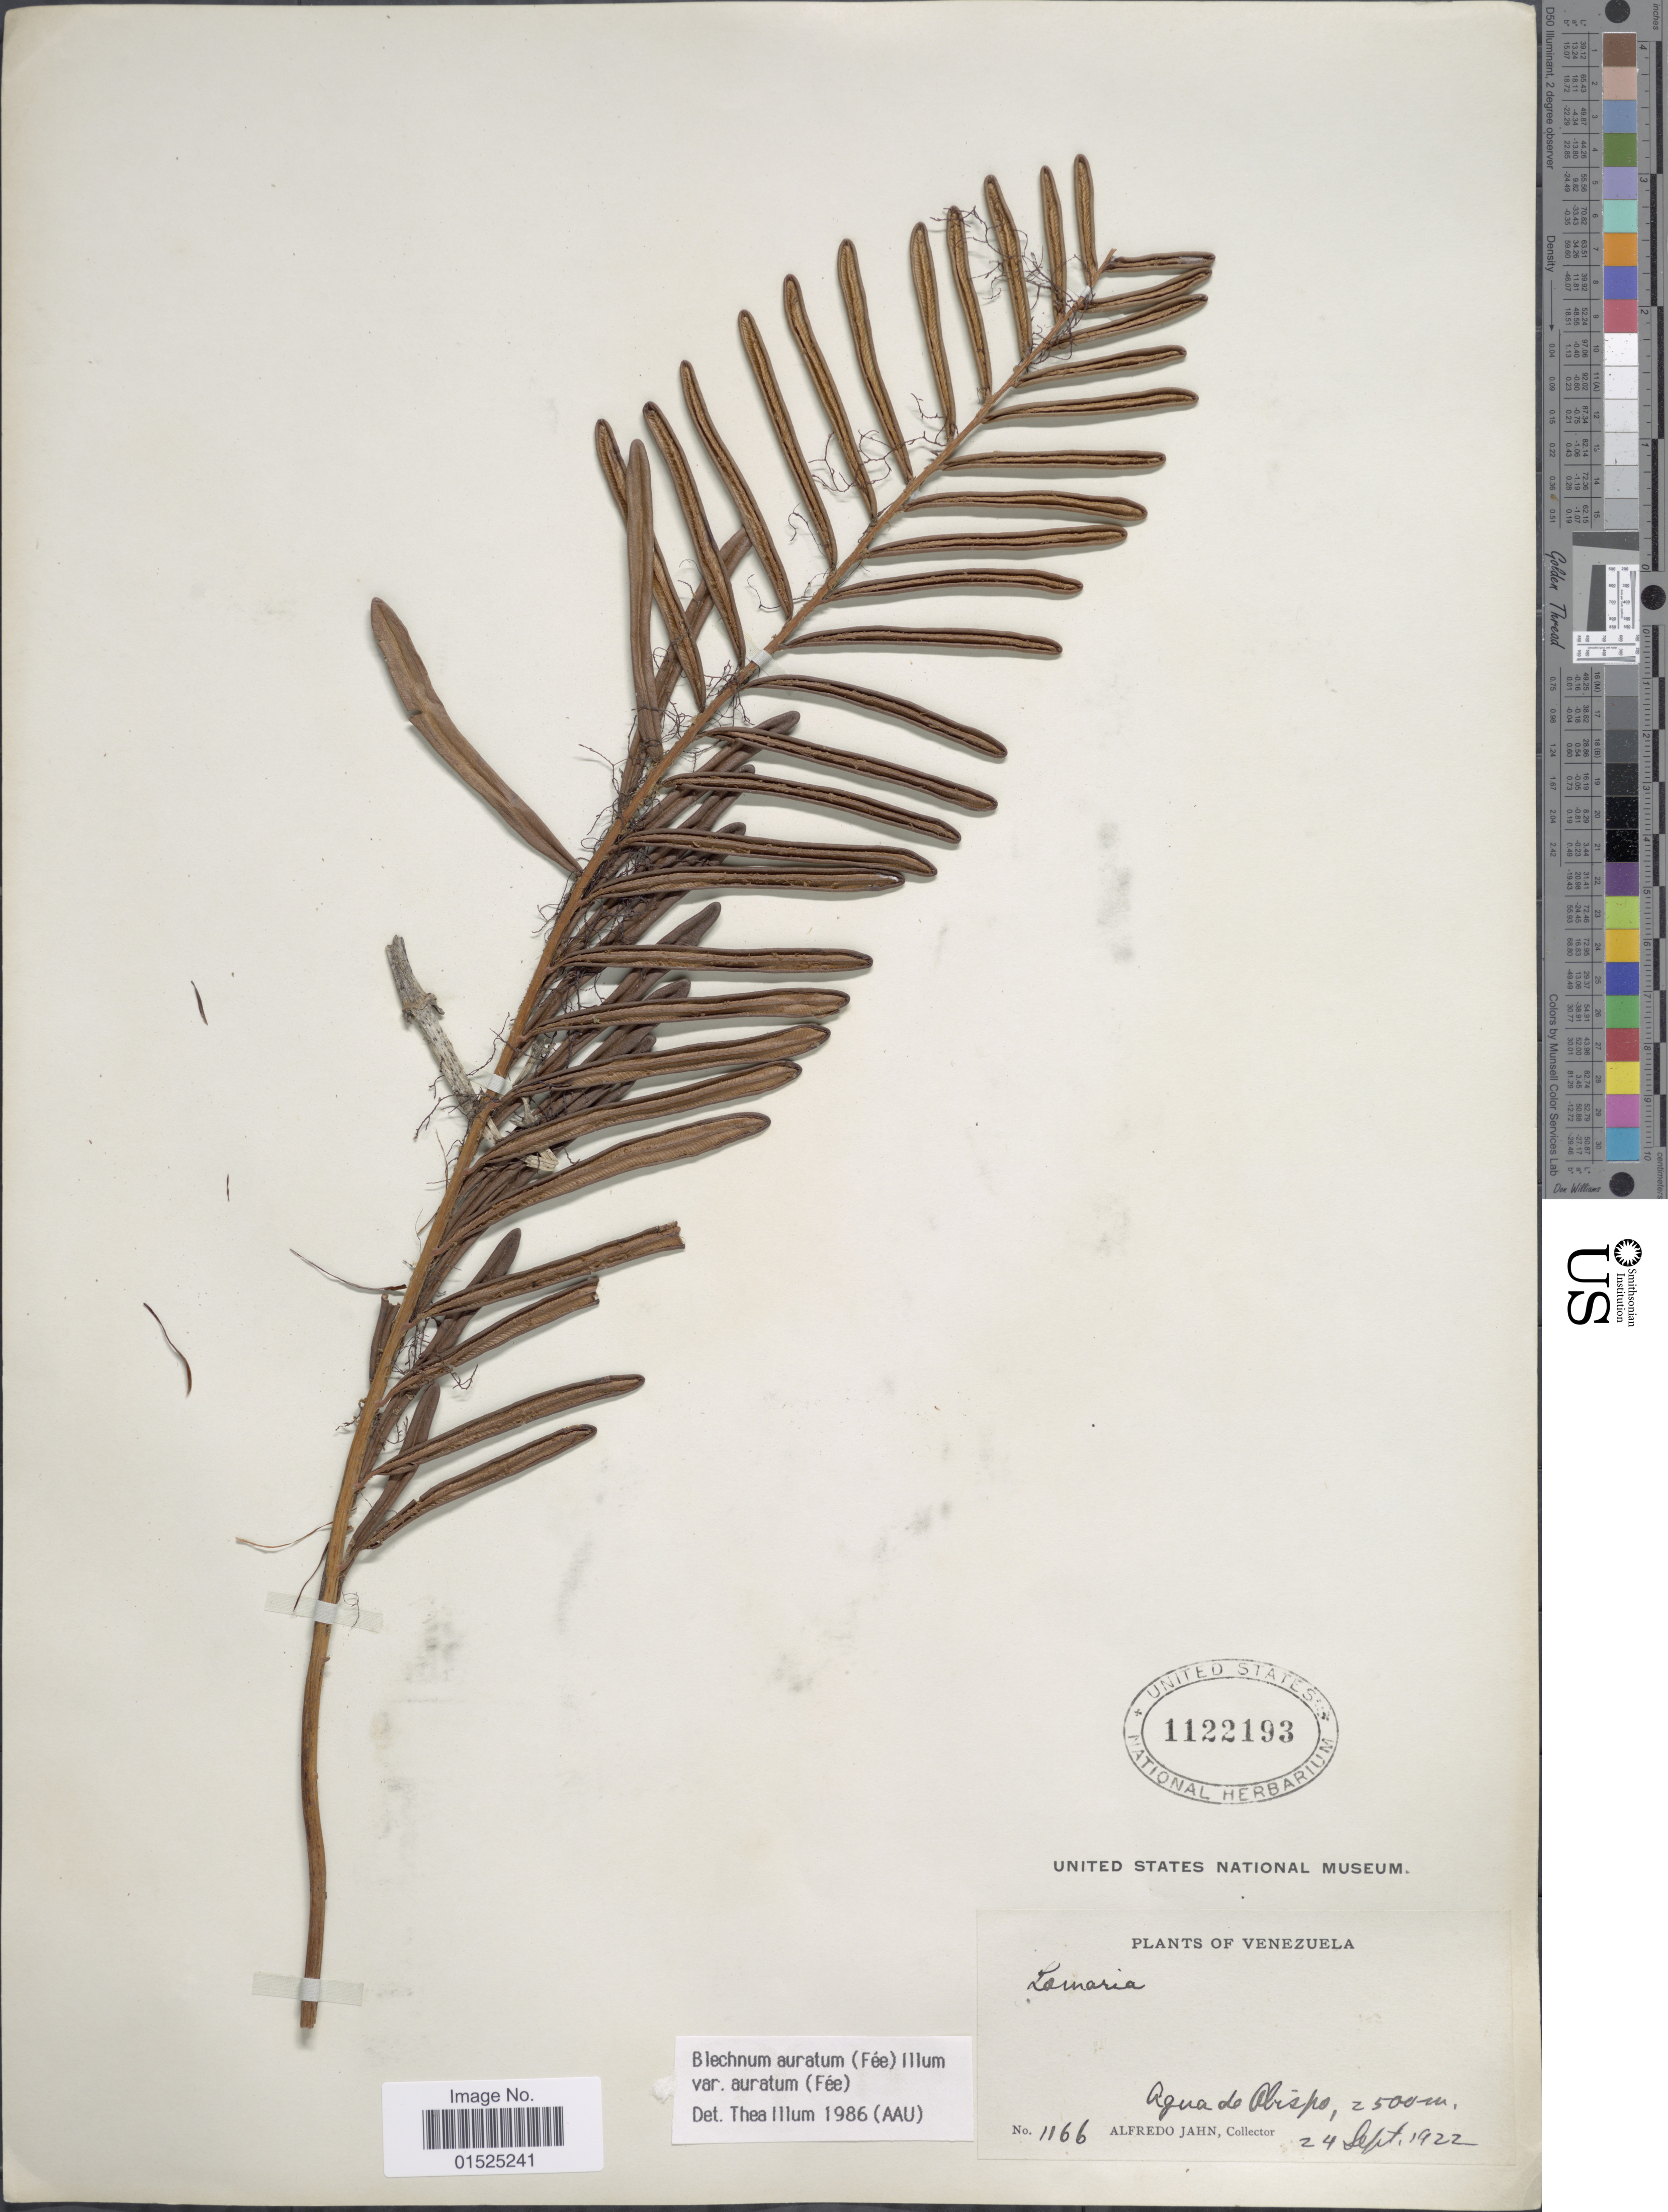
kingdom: Plantae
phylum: Tracheophyta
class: Polypodiopsida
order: Polypodiales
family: Blechnaceae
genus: Blechnum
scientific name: Blechnum auratum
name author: (Fée) R.M. Tryon & Stolze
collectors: A. Jahn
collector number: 1166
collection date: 1922-09-24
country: Venezuela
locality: Agua de Obispo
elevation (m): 2500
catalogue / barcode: US 1122193